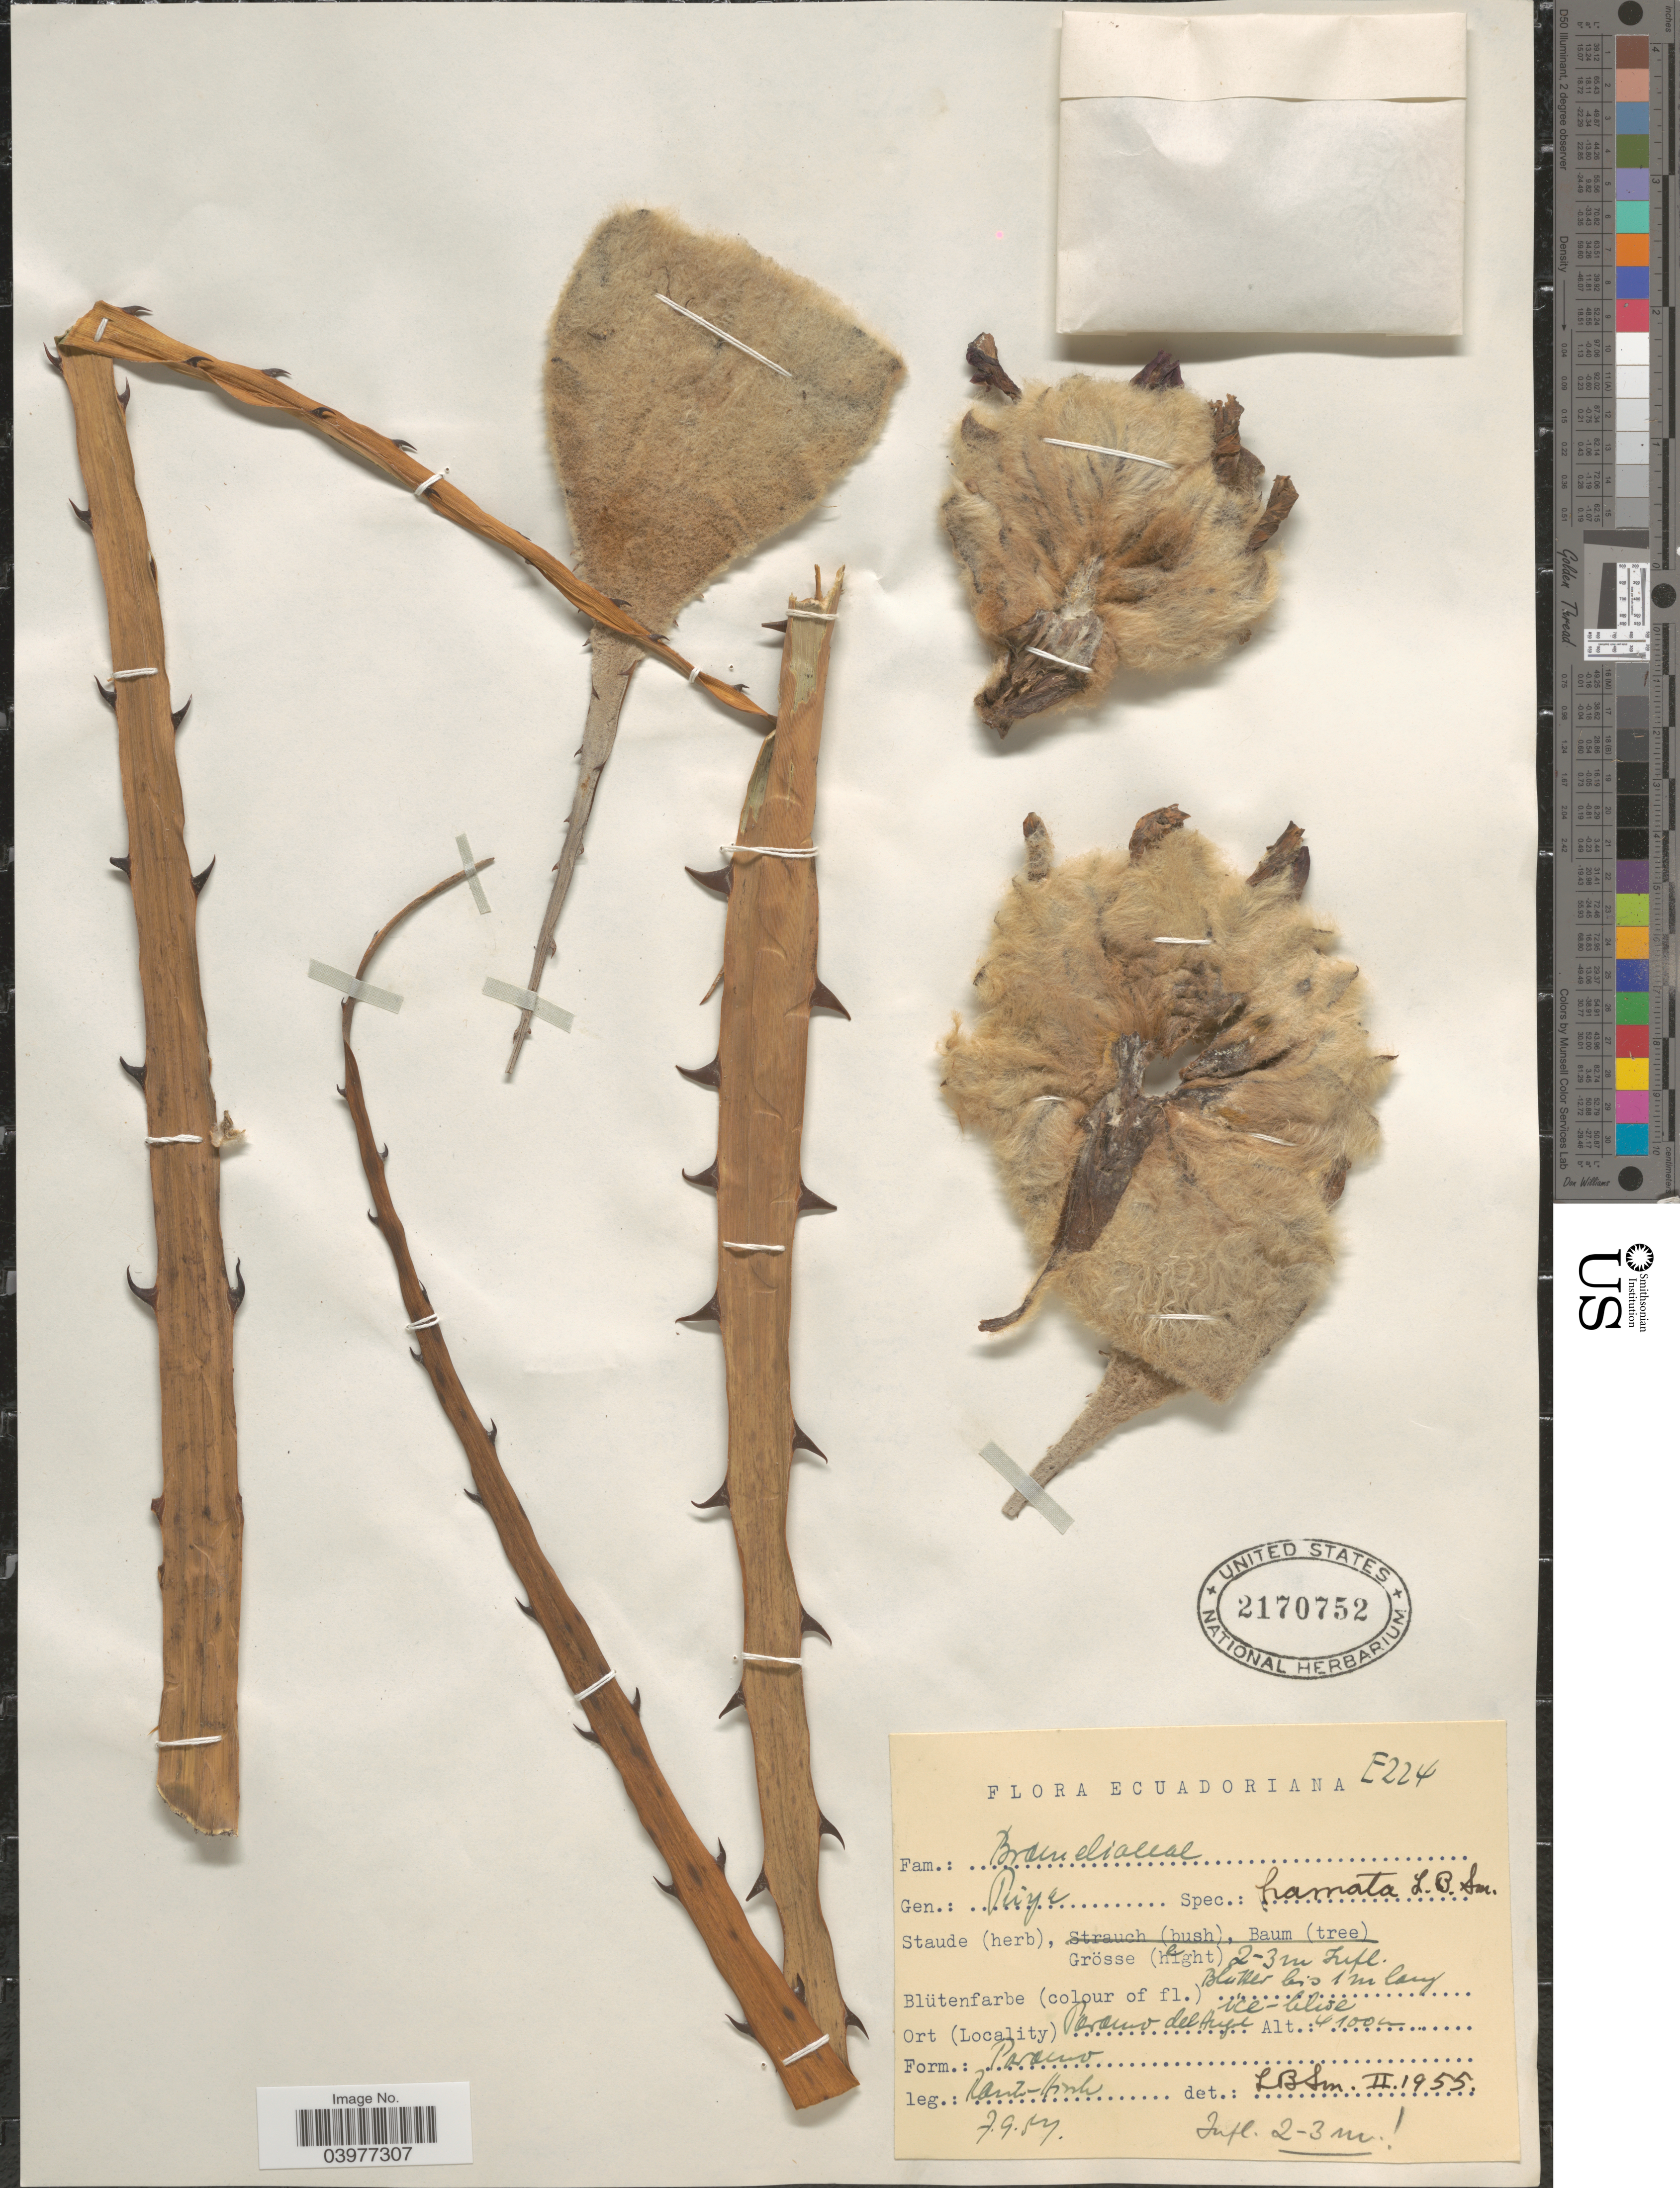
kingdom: Plantae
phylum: Tracheophyta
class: Liliopsida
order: Poales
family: Bromeliaceae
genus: Puya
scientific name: Puya hamata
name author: L.B. Sm.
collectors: W. Rauh & G. Hirsch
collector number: E224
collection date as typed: Transcribed d/m/y: 7/9/57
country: Ecuador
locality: Paramo del Angel.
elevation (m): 4100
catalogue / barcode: US 2170752